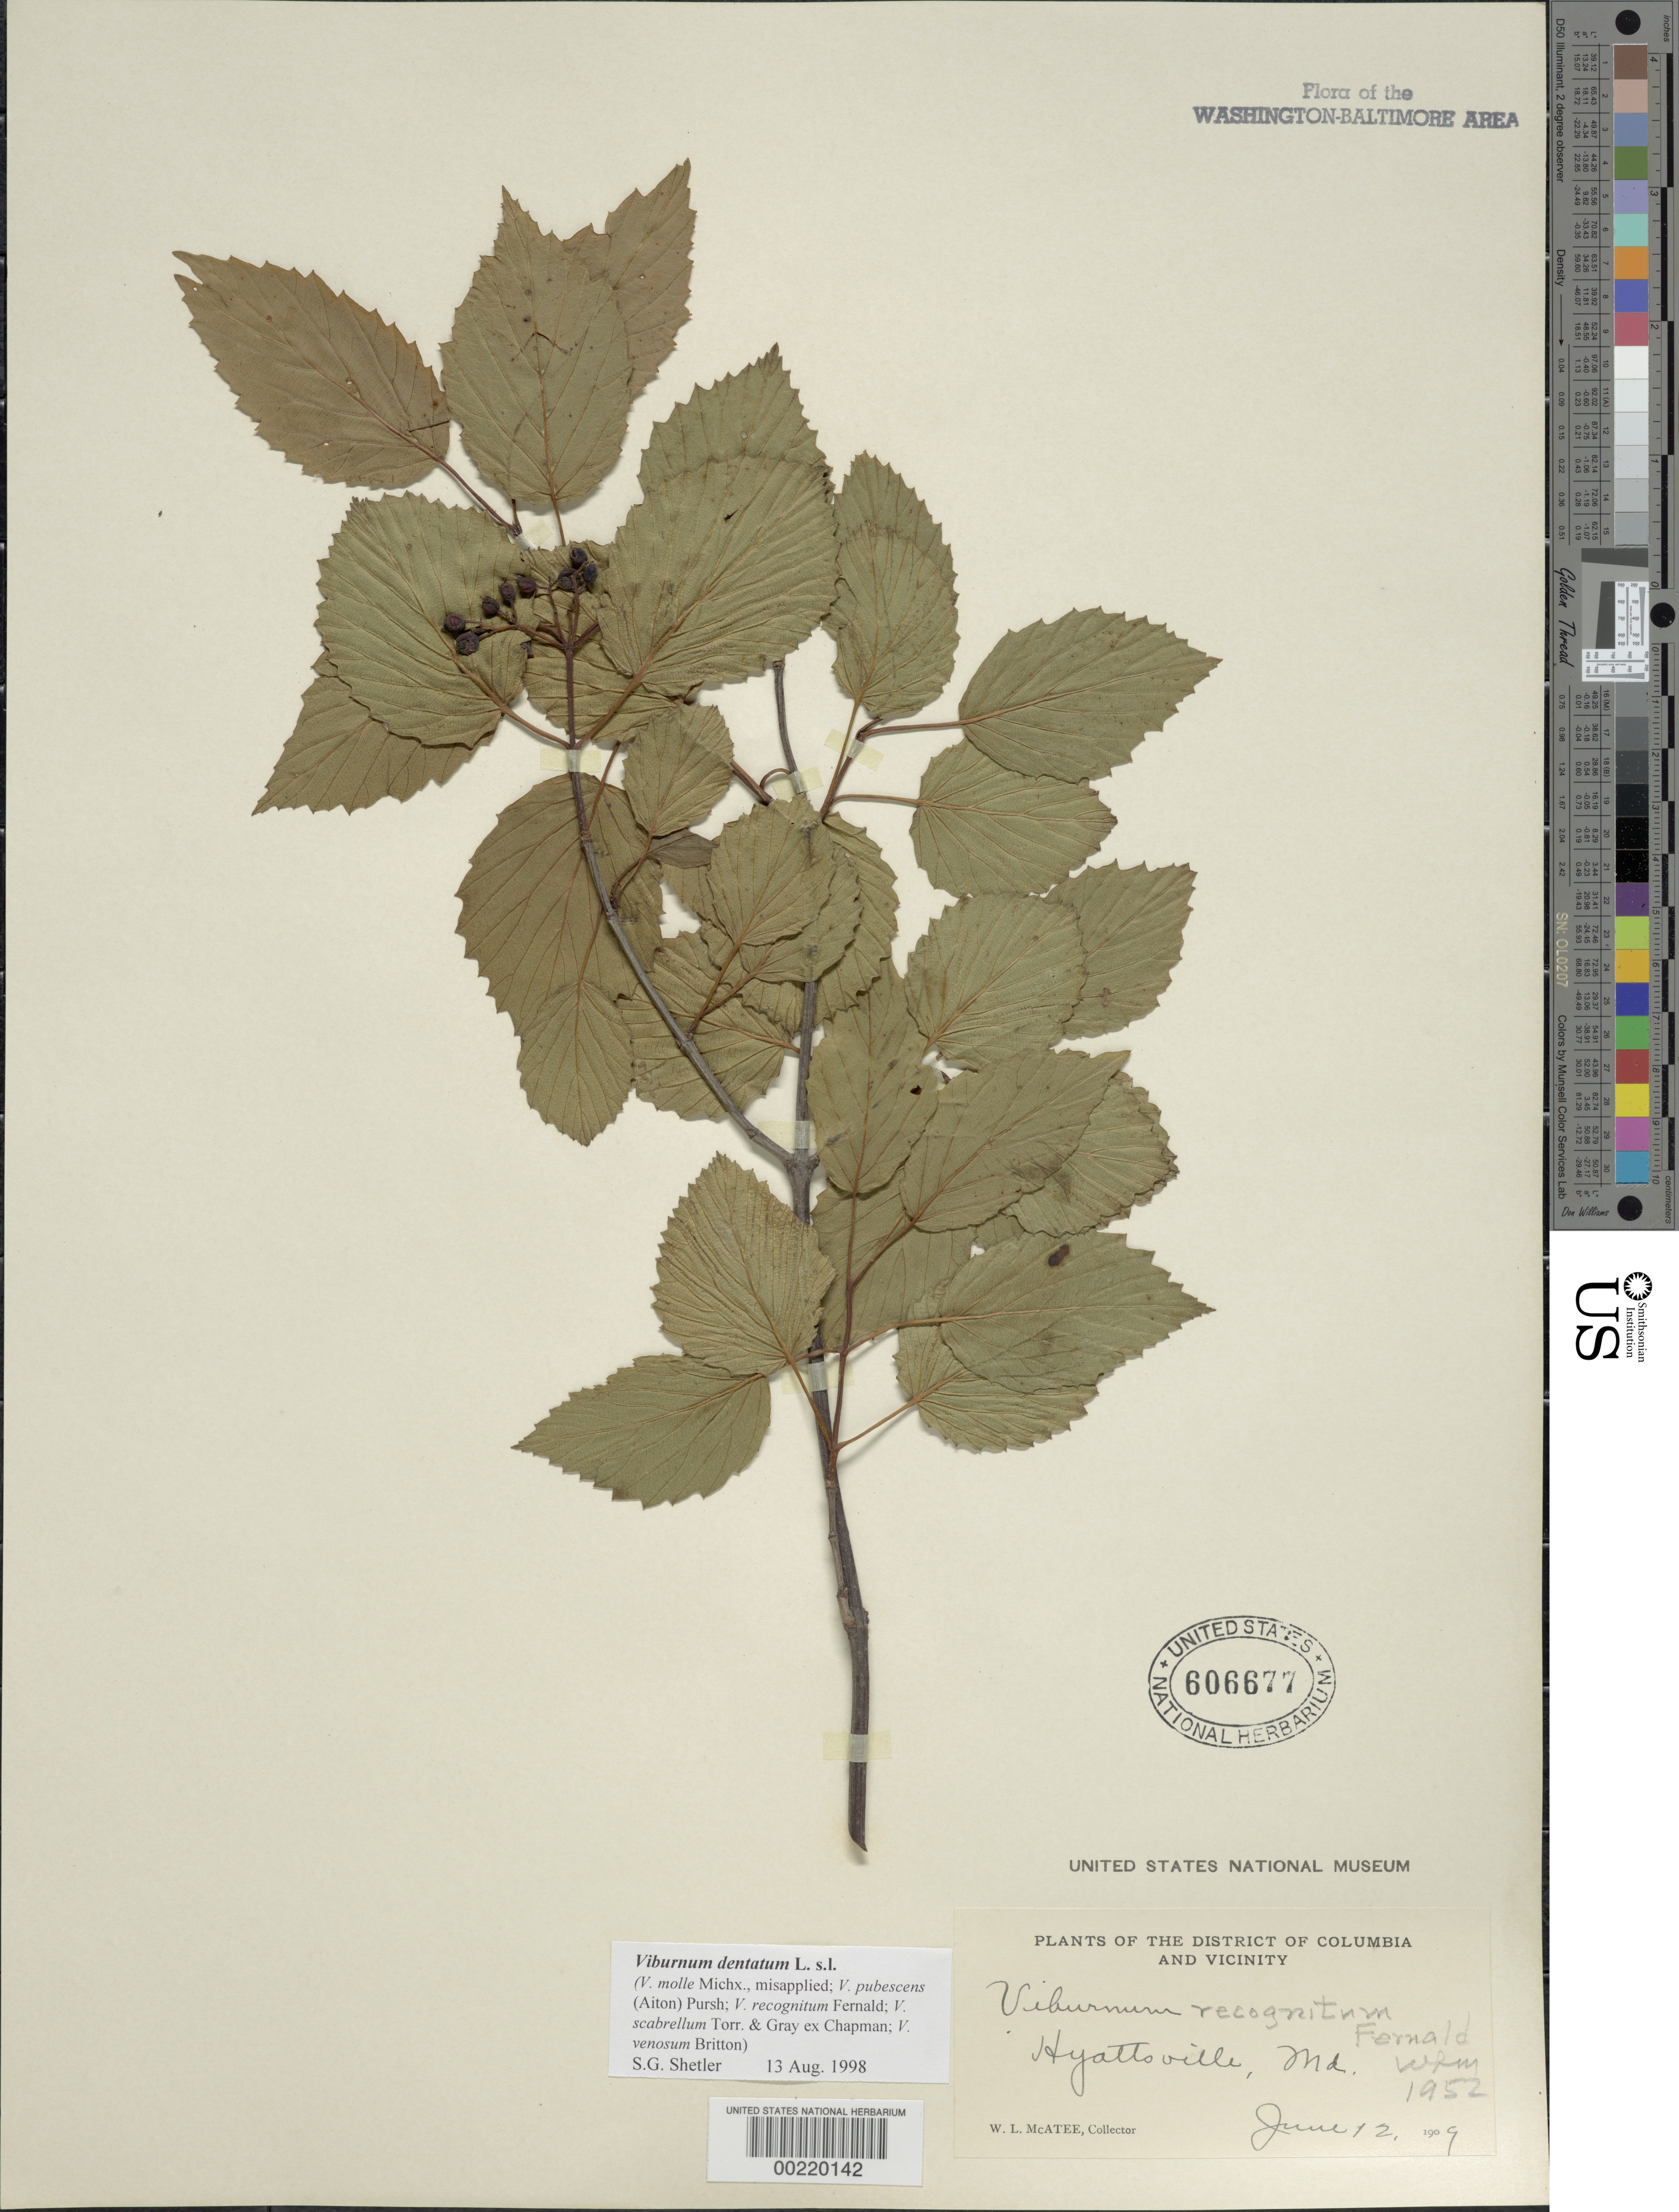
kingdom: Plantae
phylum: Tracheophyta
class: Magnoliopsida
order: Dipsacales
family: Viburnaceae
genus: Viburnum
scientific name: Viburnum dentatum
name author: L.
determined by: McAtee, W. L.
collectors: W. McAtee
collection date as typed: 12 Jun 1909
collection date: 1909-06-12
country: United States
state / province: Maryland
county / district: Prince George's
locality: Hyattsville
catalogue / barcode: US 606677